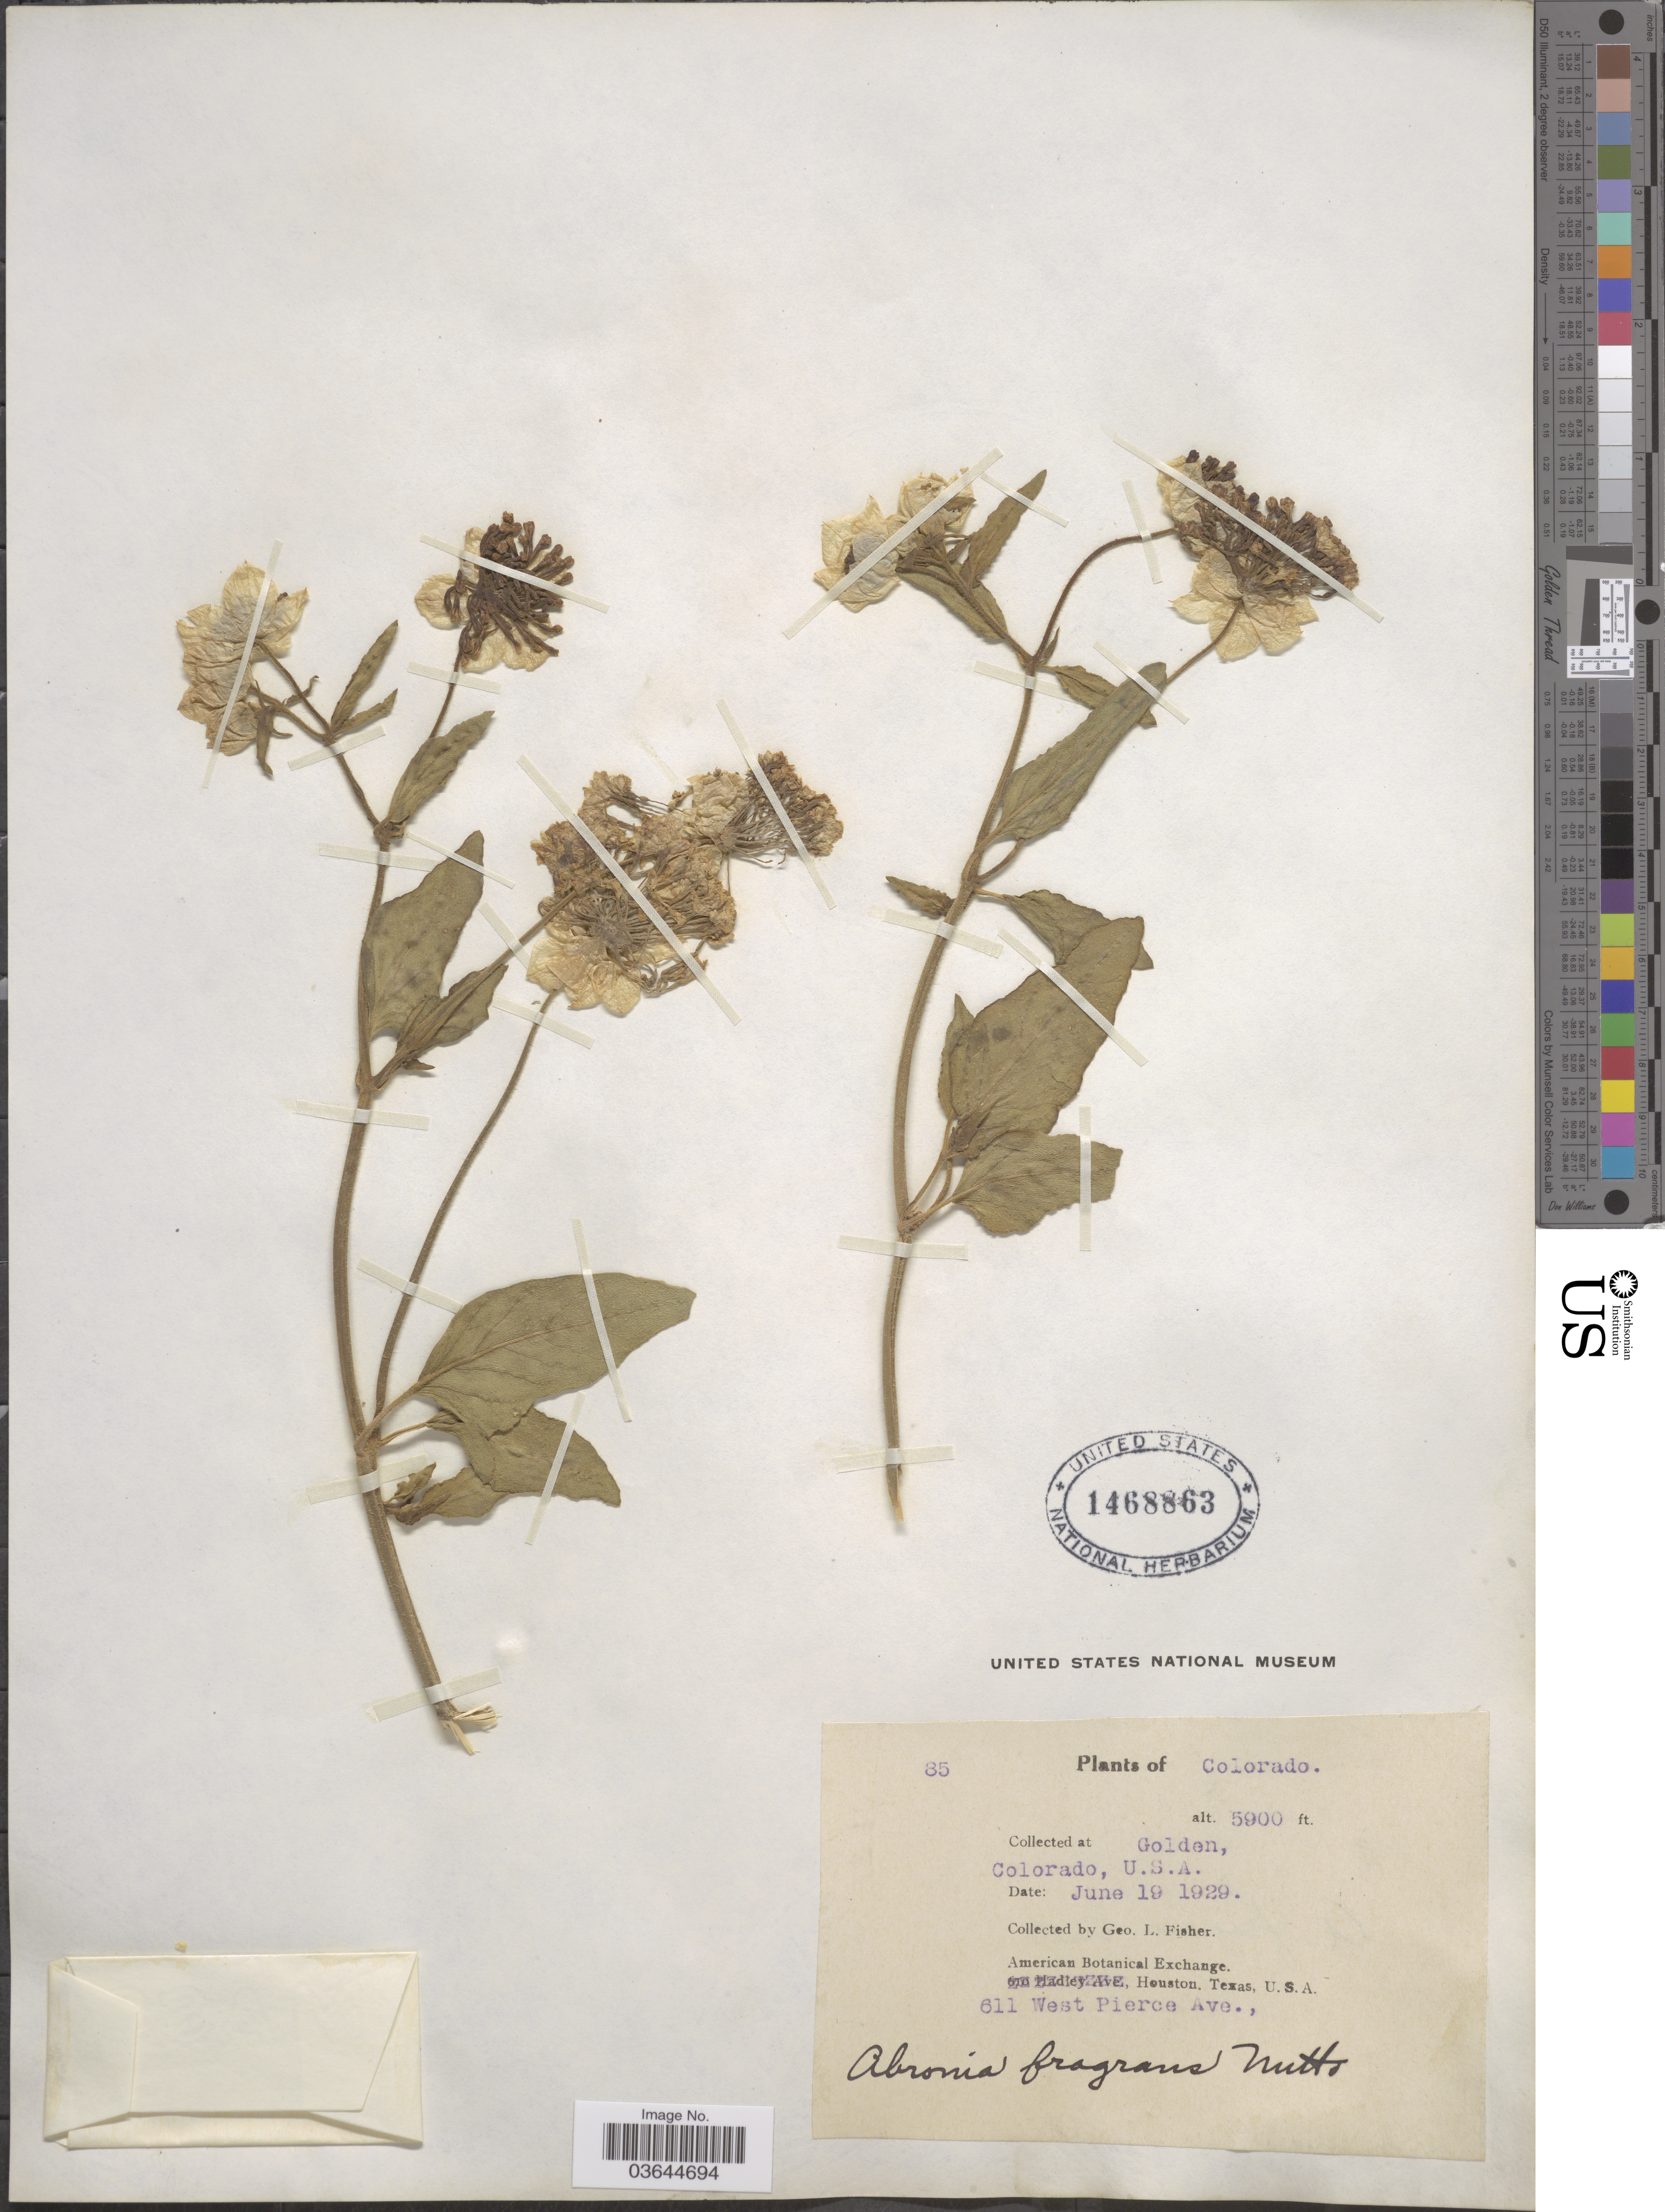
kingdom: Plantae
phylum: Tracheophyta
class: Magnoliopsida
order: Caryophyllales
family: Nyctaginaceae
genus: Abronia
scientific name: Abronia fragrans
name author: Nutt. ex Hook.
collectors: G. L. Fisher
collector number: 85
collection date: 1929-06-19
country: United States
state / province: Colorado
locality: Goldan, U.S.A.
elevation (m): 1798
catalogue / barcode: US 1468863